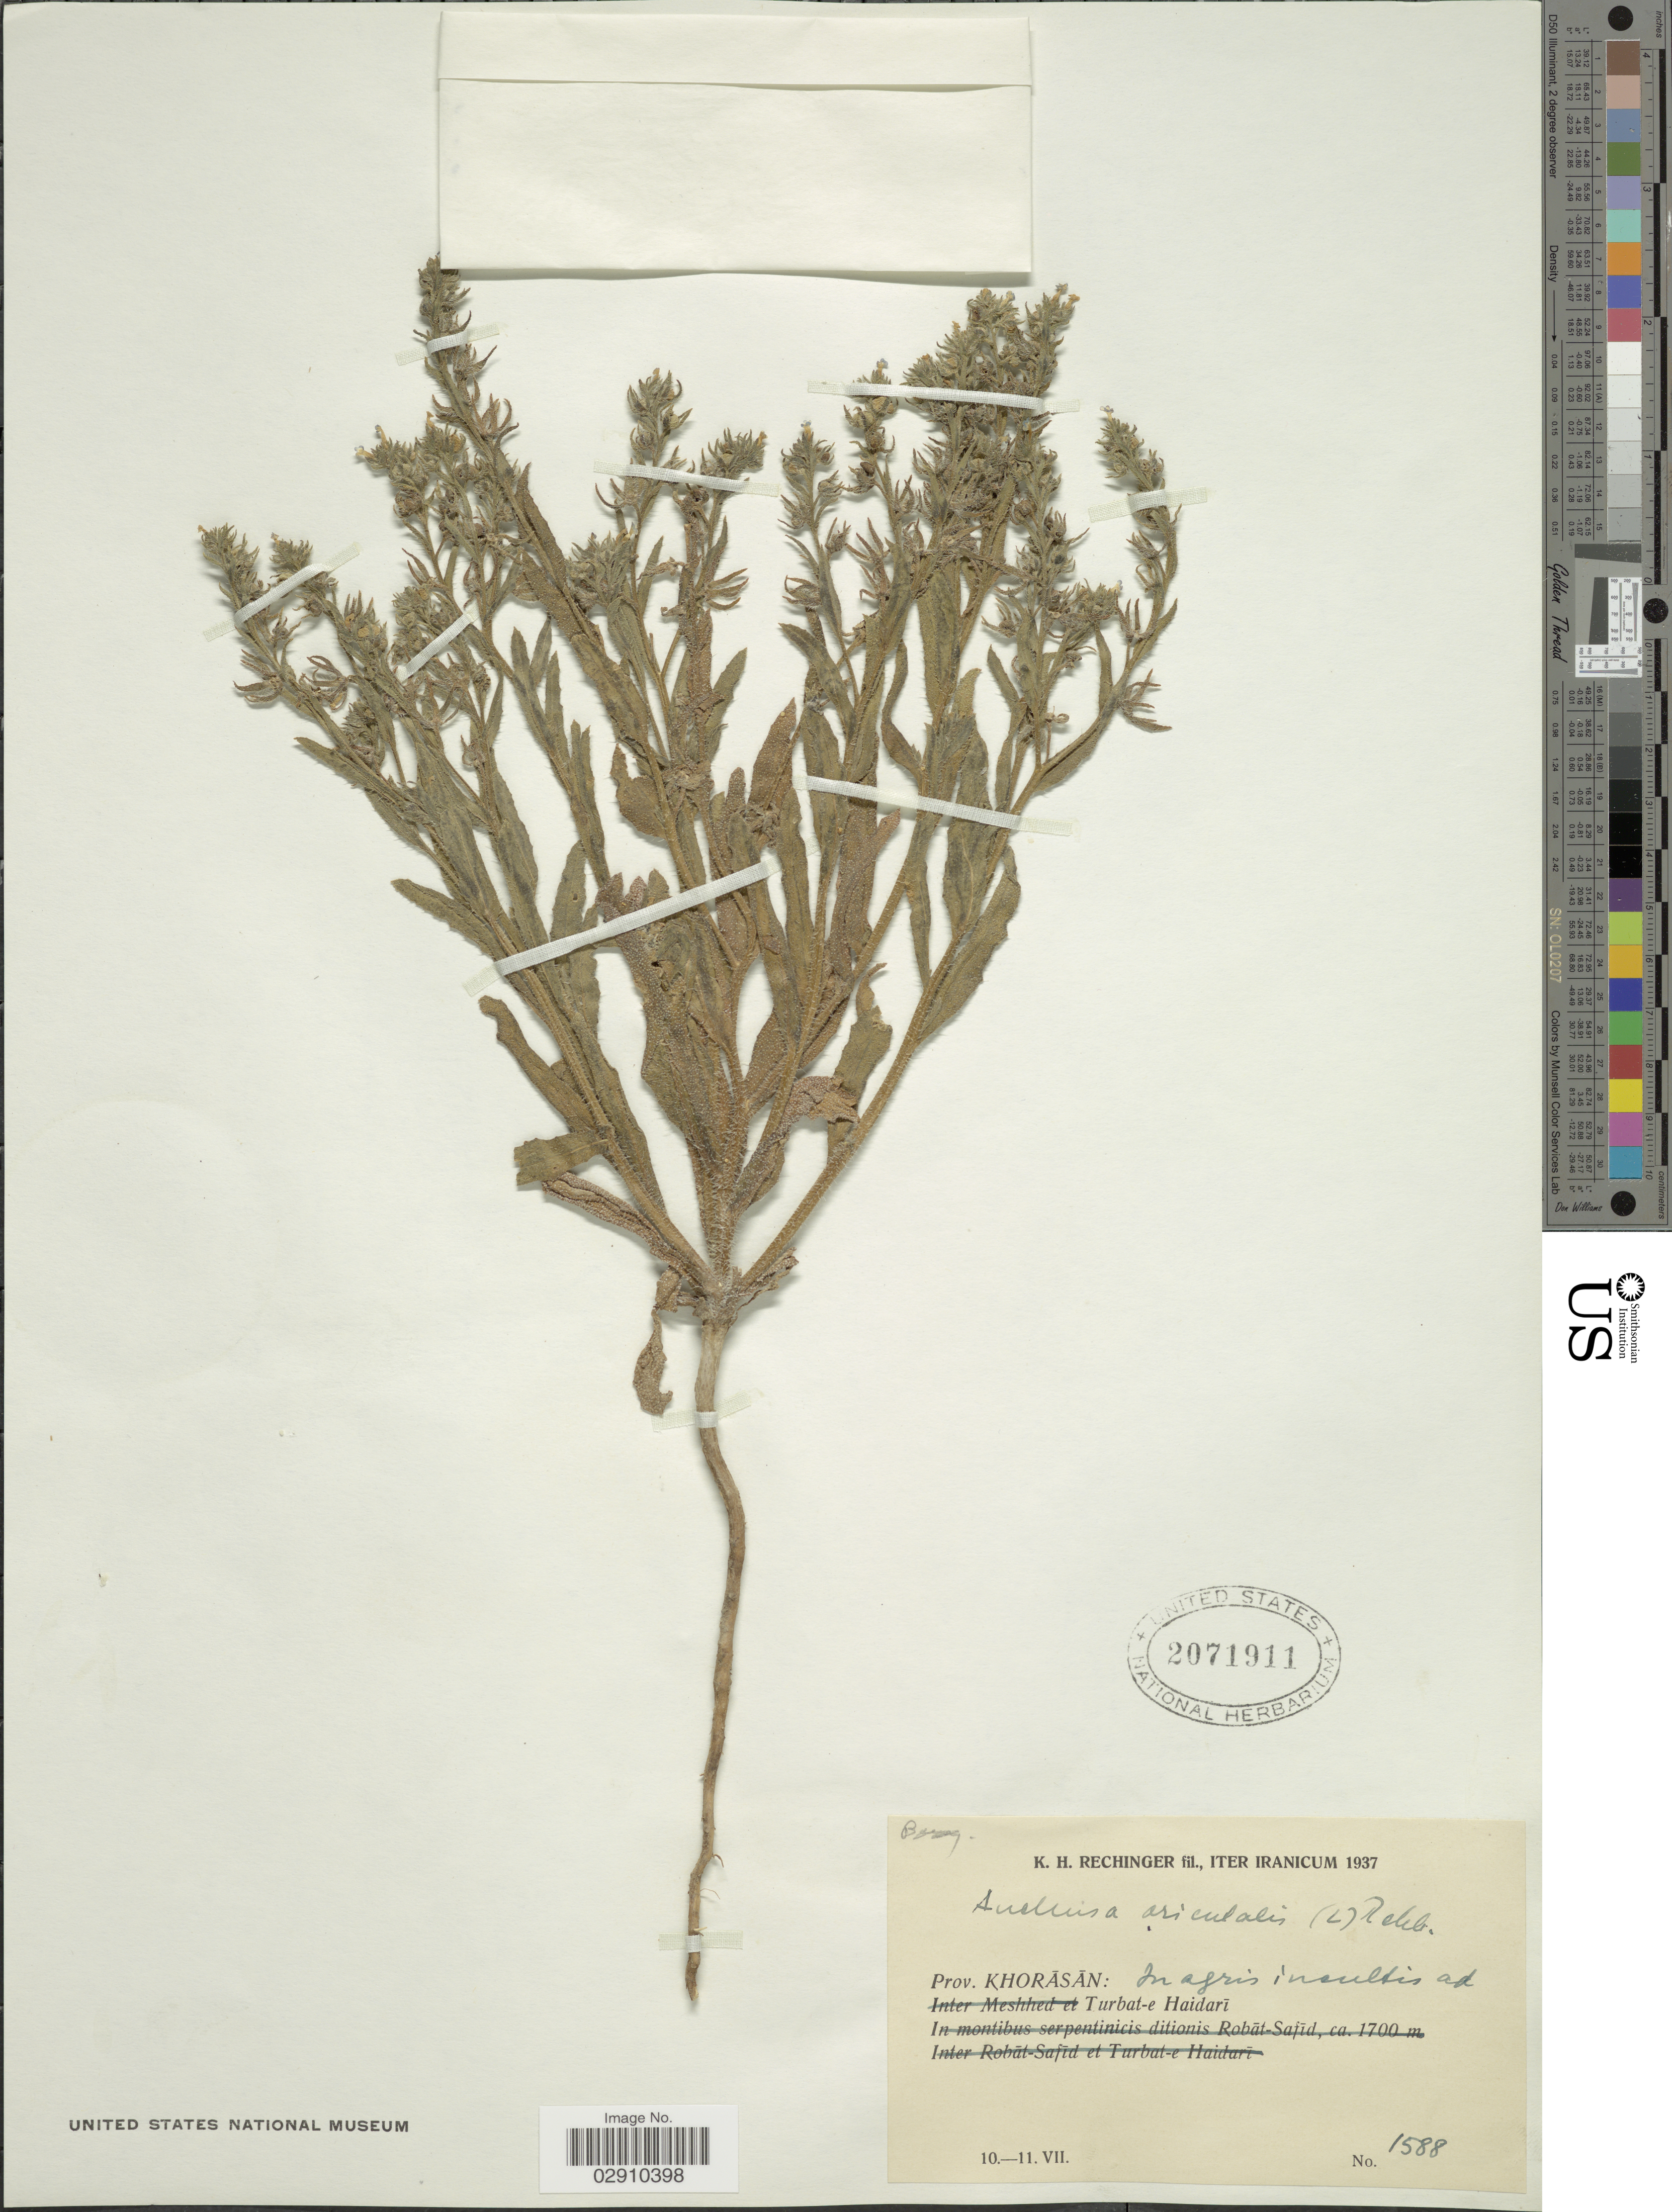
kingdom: Plantae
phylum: Tracheophyta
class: Magnoliopsida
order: Boraginales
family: Boraginaceae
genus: Anchusa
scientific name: Anchusa orientalis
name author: L.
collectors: K. H. Rechinger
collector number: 1588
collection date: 1937-07-10/1937-07-11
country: Iran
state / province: Khorasan [obsolete]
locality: In agris, insultis ad Turbat-e Haidarï.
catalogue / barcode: US 2071911